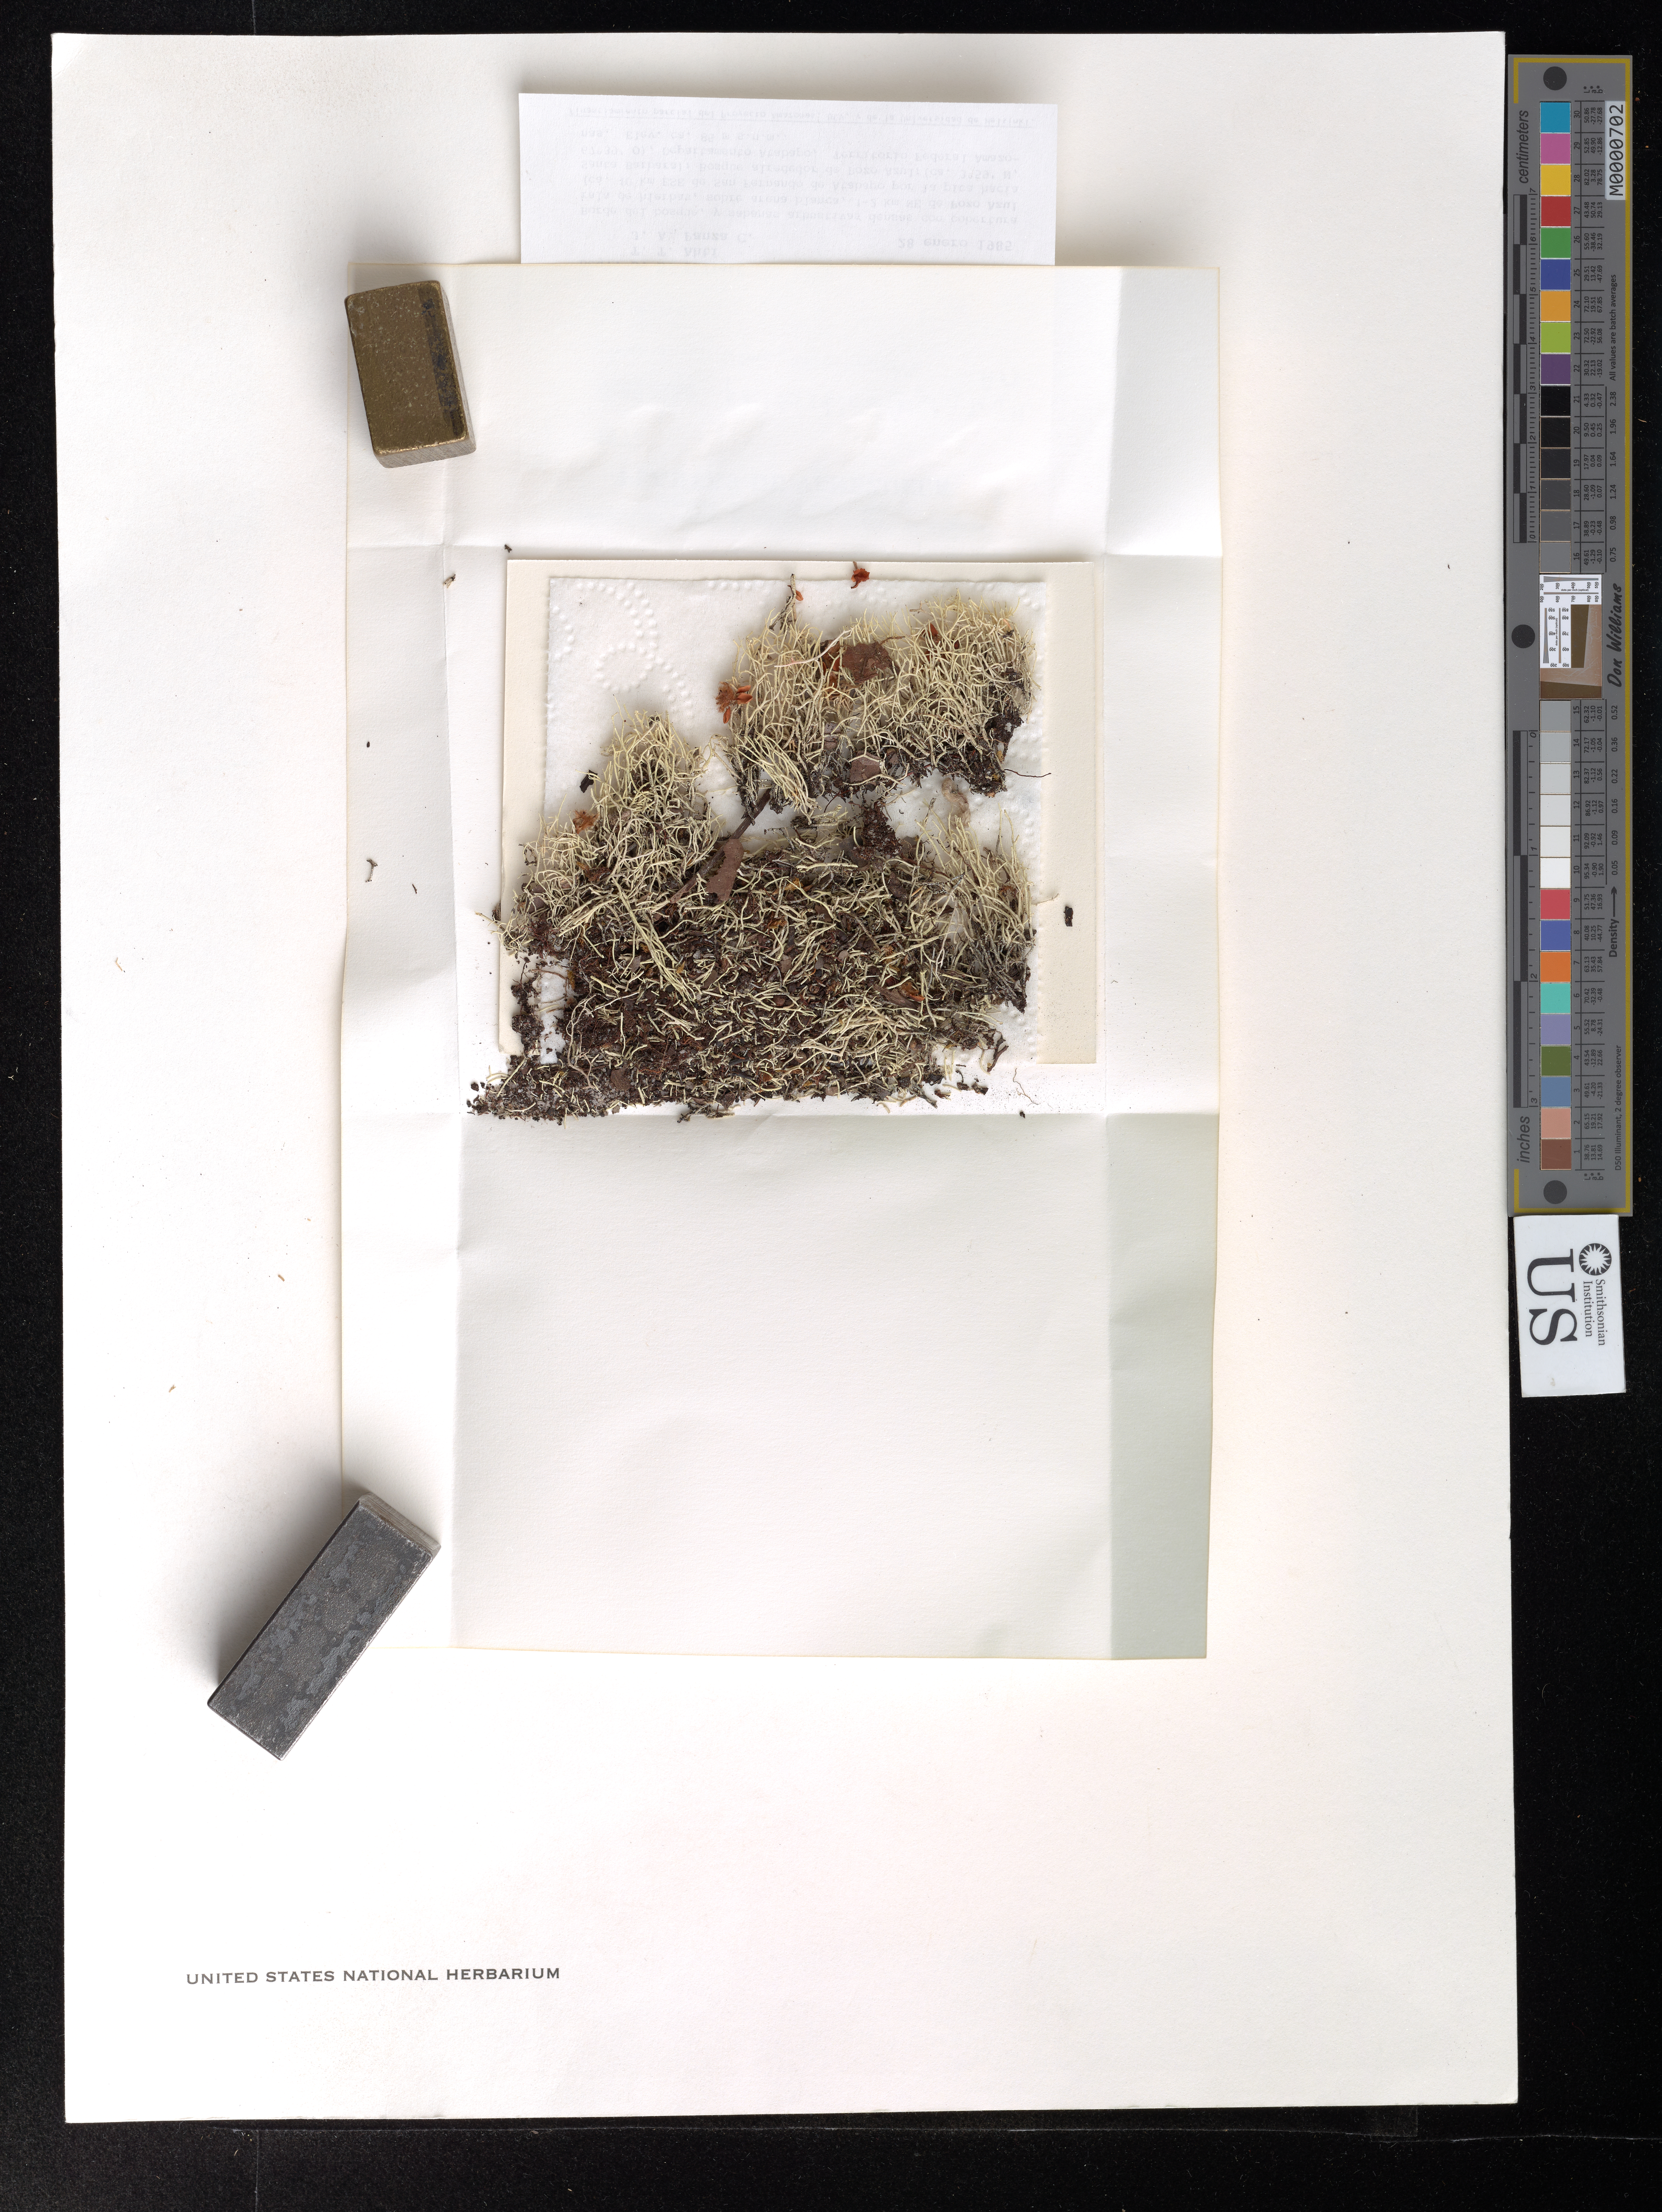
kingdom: Fungi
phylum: Ascomycota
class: Lecanoromycetes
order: Lecanorales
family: Cladoniaceae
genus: Cladonia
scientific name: Cladonia peltastica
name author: (Nyl.) Müll. Arg.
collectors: S. S. Tillett, T. T. Ahti & J. Panza C.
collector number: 167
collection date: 1985-01-28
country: Venezuela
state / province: Amazonas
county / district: Atabapo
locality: Pozo Azul, 1-2 km NE (ca. 10 km ESE de San Fernando de Atabapo por la pica hacia Santa Barbara). Bosque alrededor de Pozo Azul.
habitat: Borde del bosque, y sabana arbustivas densas con cobertura rala de hierbas, sobre arena blanca.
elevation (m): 85